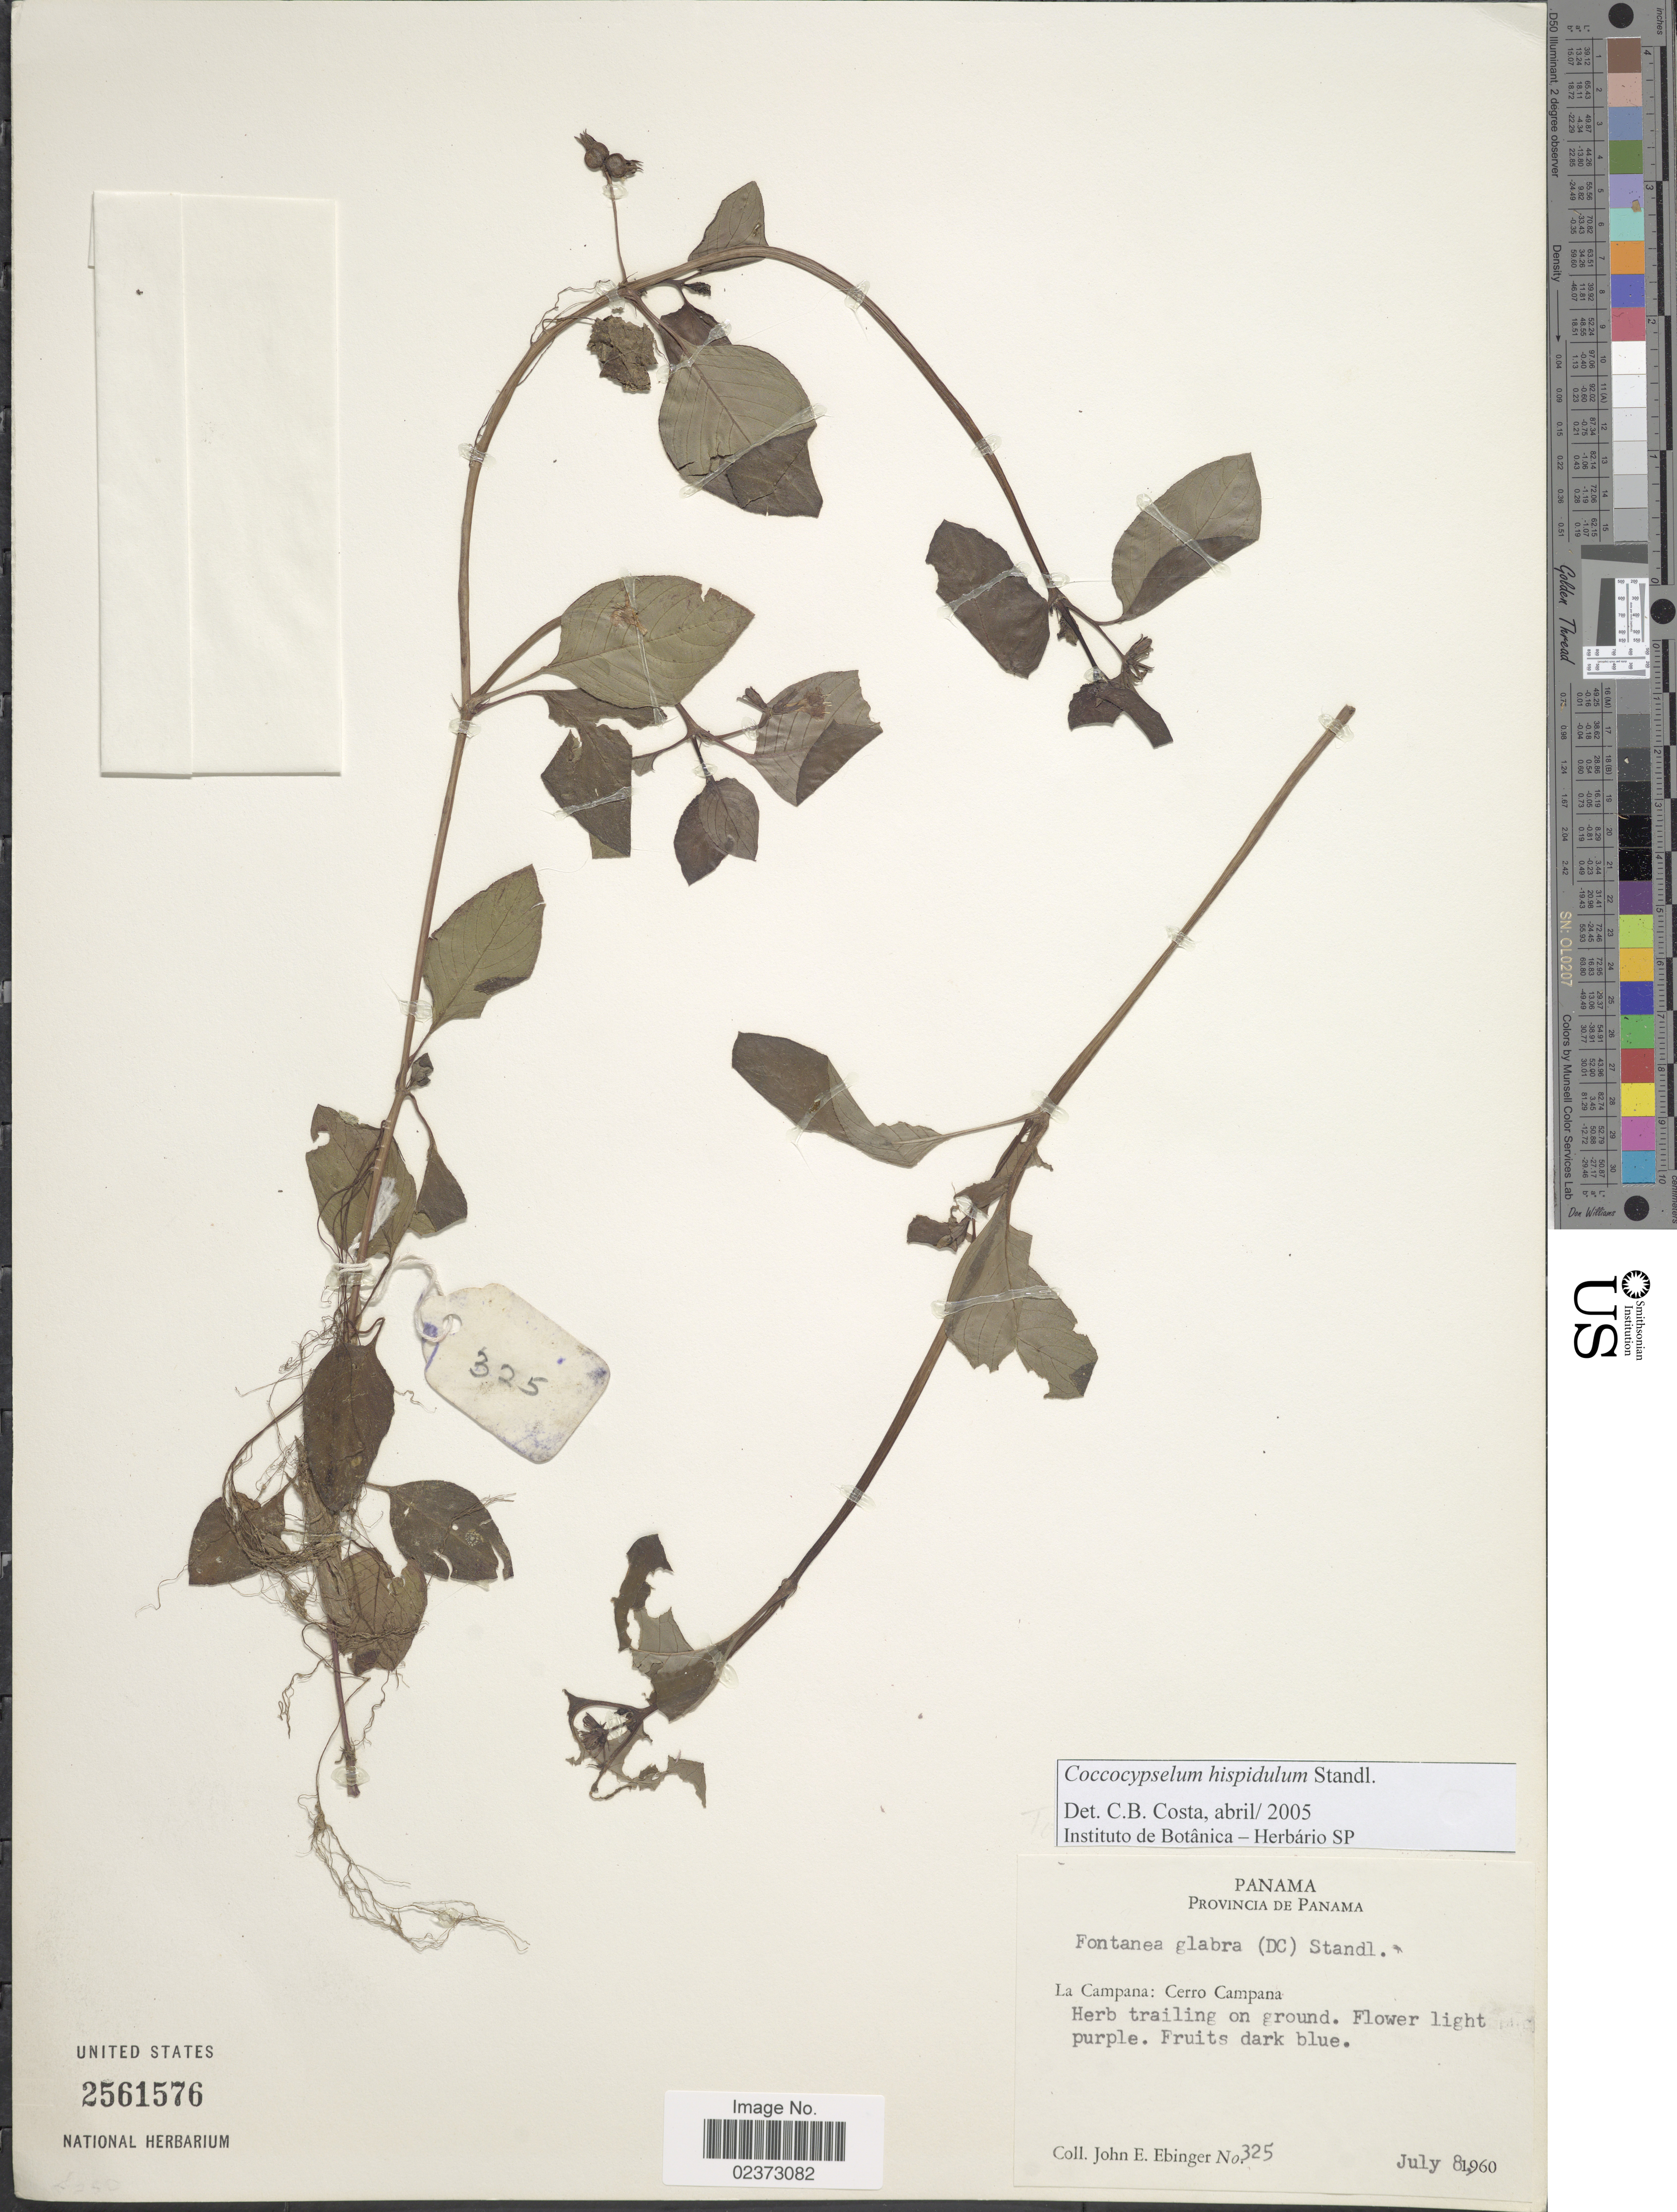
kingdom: Plantae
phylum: Tracheophyta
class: Magnoliopsida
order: Gentianales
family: Rubiaceae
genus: Coccocypselum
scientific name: Coccocypselum hispidulum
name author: (Standl.) Standl.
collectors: J. Ebinger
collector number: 325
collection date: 1960-07-08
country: Panama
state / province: Panamá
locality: Provincia de Panma, La Campana: Cerro Campana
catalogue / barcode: US 2561576